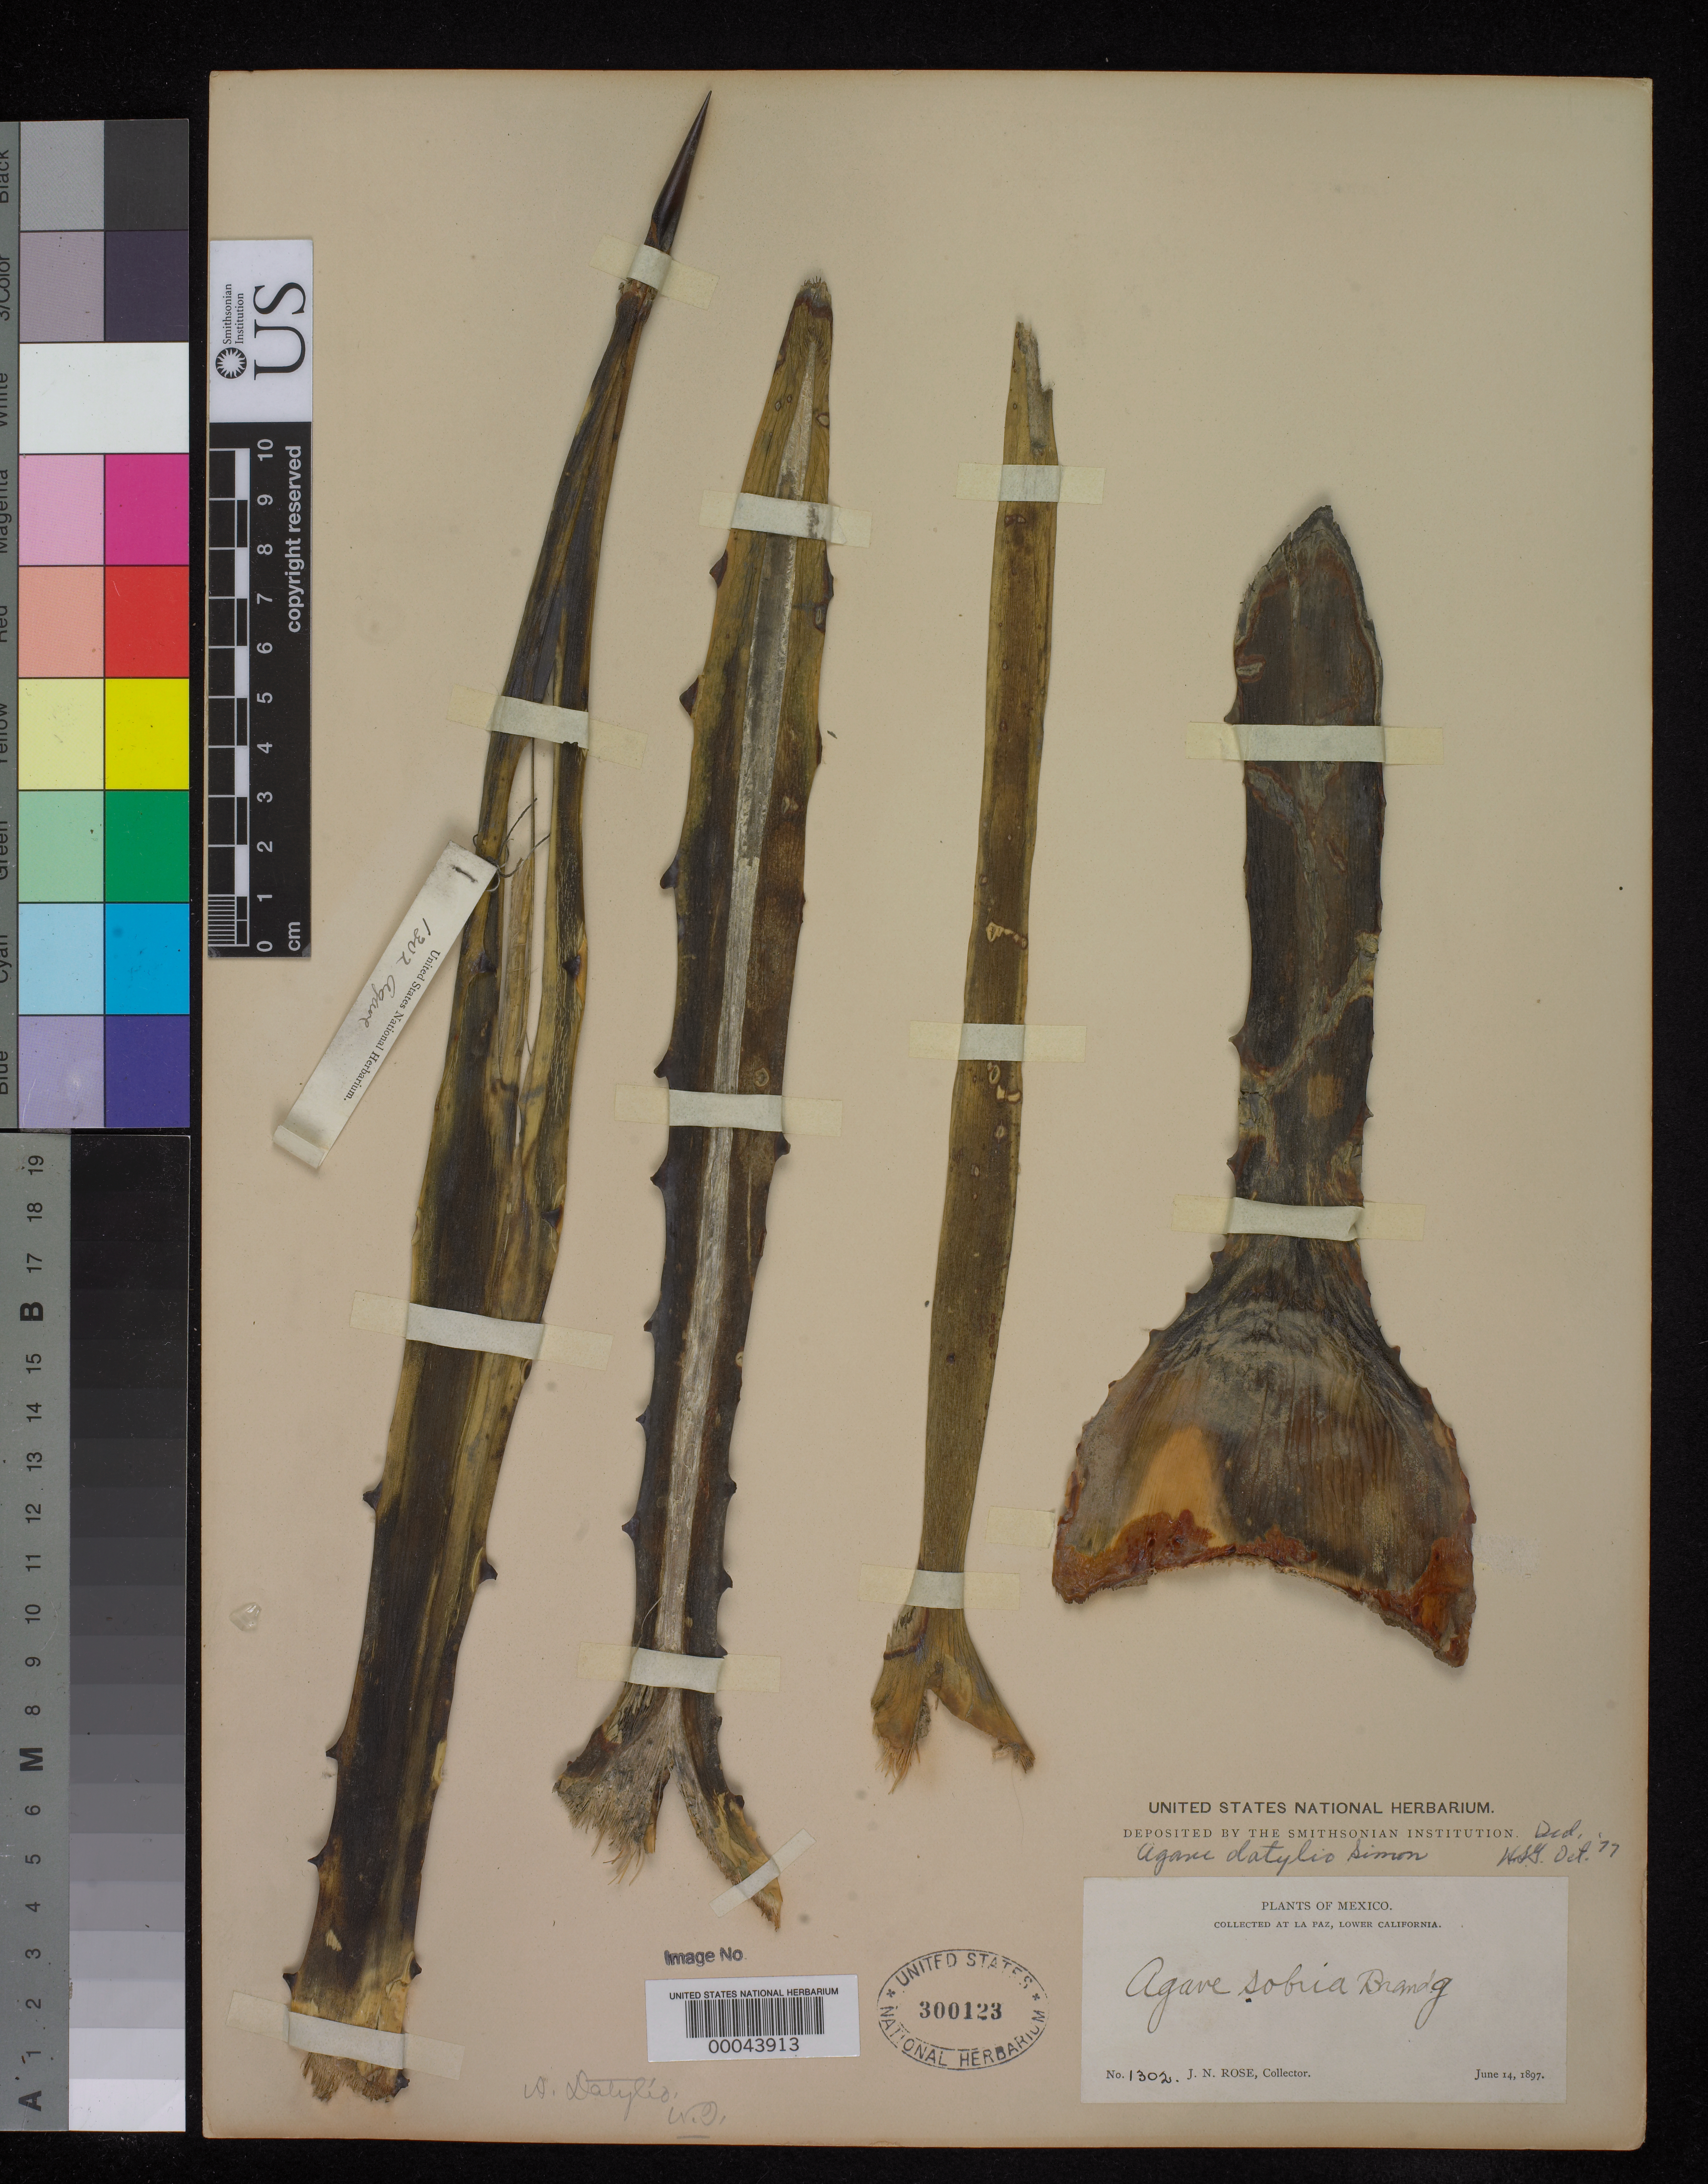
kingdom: Plantae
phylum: Tracheophyta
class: Liliopsida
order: Asparagales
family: Asparagaceae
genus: Agave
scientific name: Agave datylio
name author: F.A.C. Weber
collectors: J. N. Rose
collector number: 1302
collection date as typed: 14 Jun 1897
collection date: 1897-06-14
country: Mexico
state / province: Baja California Sur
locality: La Paz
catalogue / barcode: US 300123